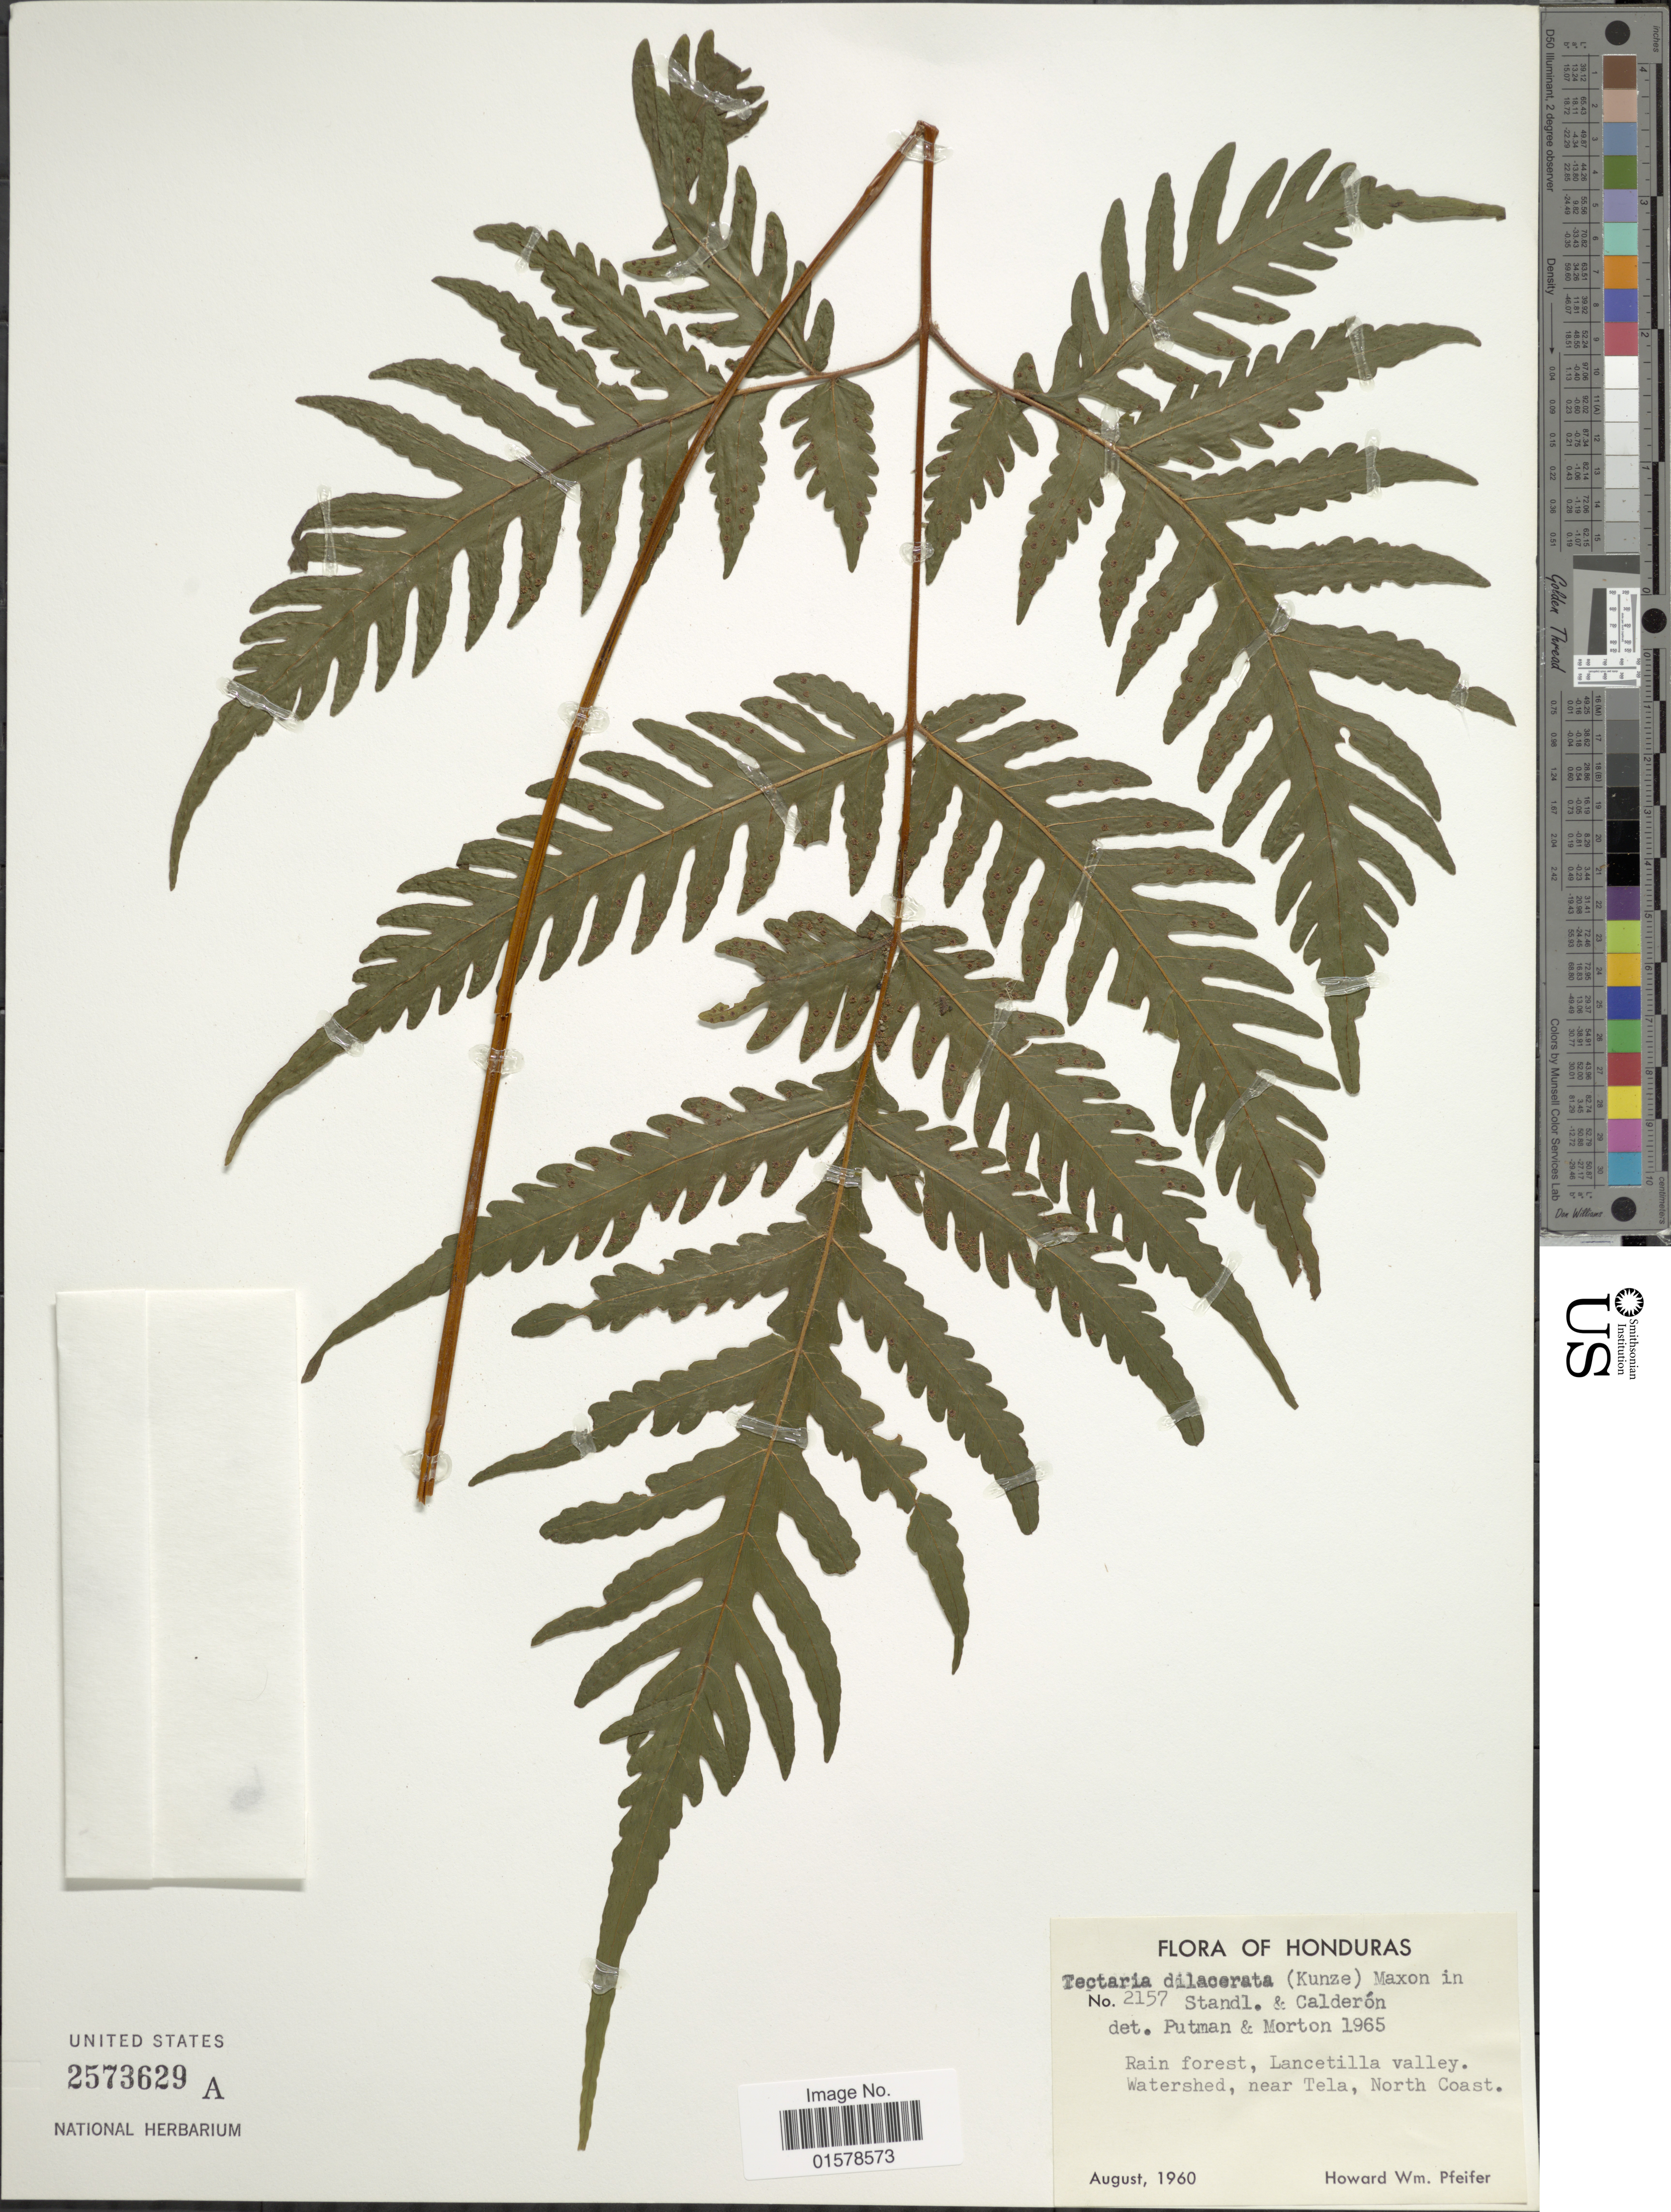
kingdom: Plantae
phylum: Tracheophyta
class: Polypodiopsida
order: Polypodiales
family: Tectariaceae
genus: Tectaria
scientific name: Tectaria mexicana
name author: (Fée) C.V. Morton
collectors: H. W. Pfeifer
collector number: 2157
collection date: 1960-08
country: Honduras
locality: Rain forest, Lancetilla valley. watershed, near Tela, North Coast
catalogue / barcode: US 2573629A